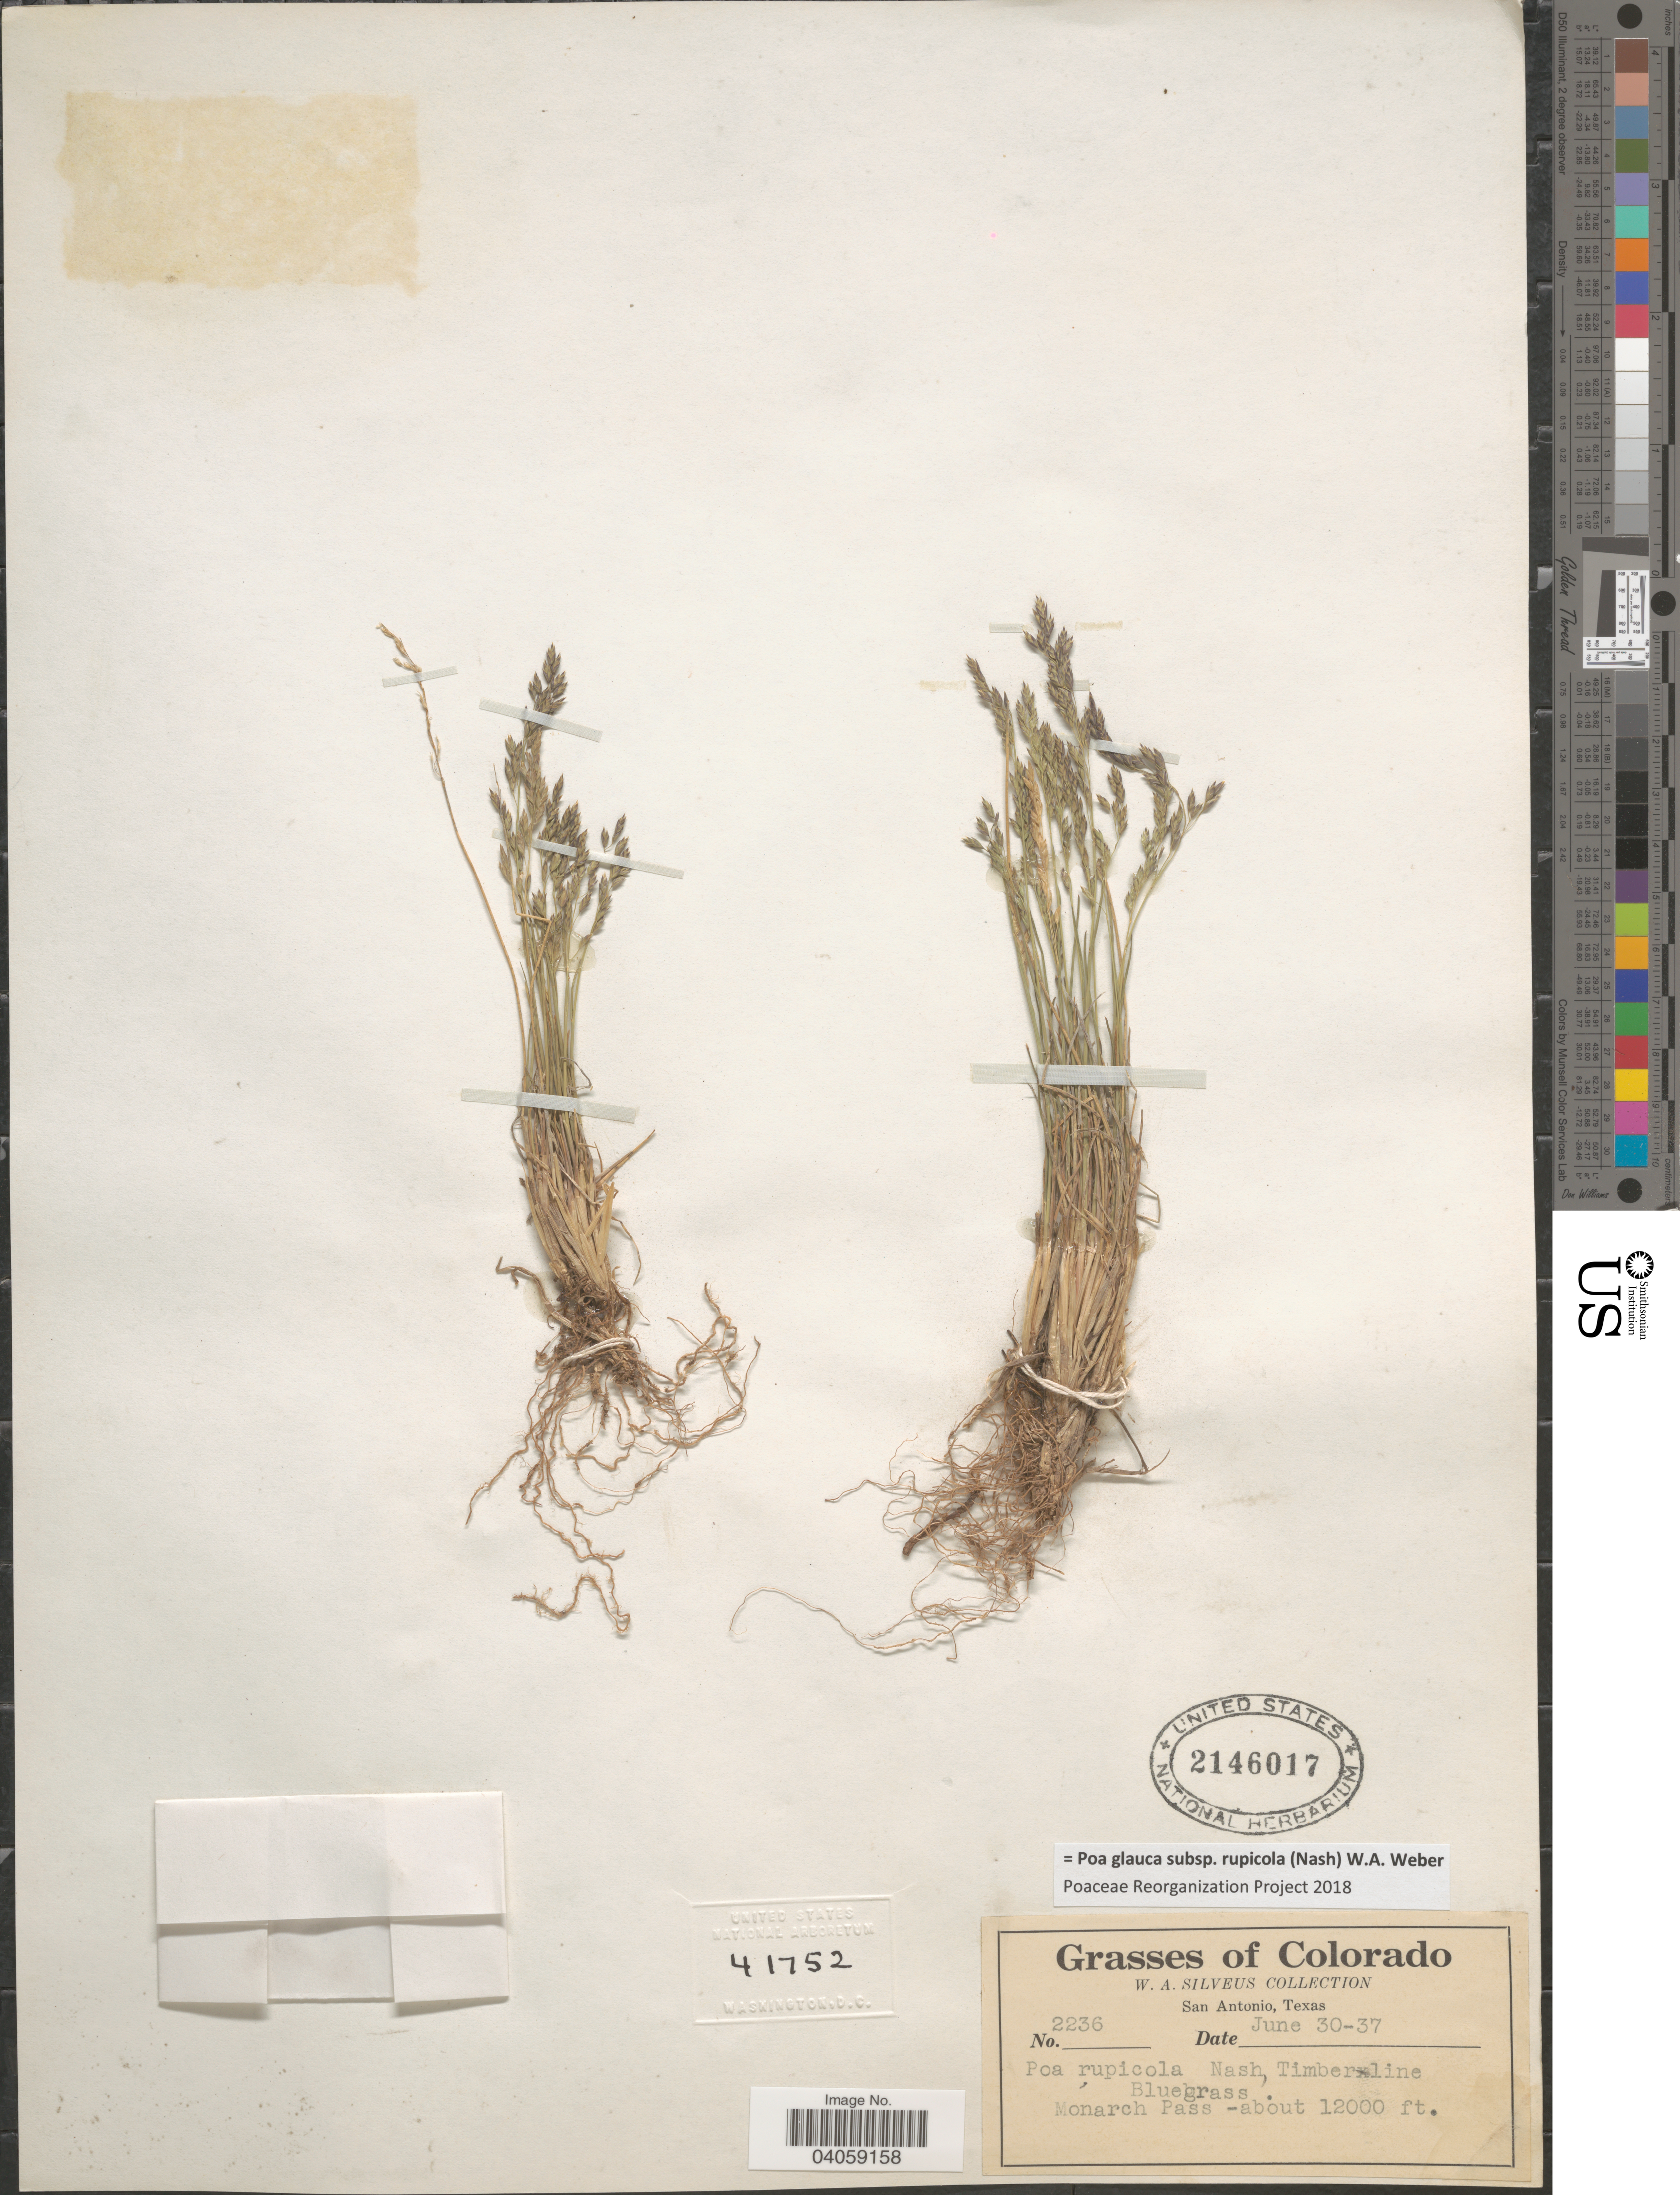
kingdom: Plantae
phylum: Tracheophyta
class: Liliopsida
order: Poales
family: Poaceae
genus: Poa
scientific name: Poa glauca subsp. rupicola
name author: (Nash) W.A. Weber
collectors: W. Silveus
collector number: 2236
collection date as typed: Transcribed d/m/y: 30/6/37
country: United States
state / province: Colorado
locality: Bluegrass. Monarch Pass.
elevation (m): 3658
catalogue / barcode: US 2146017